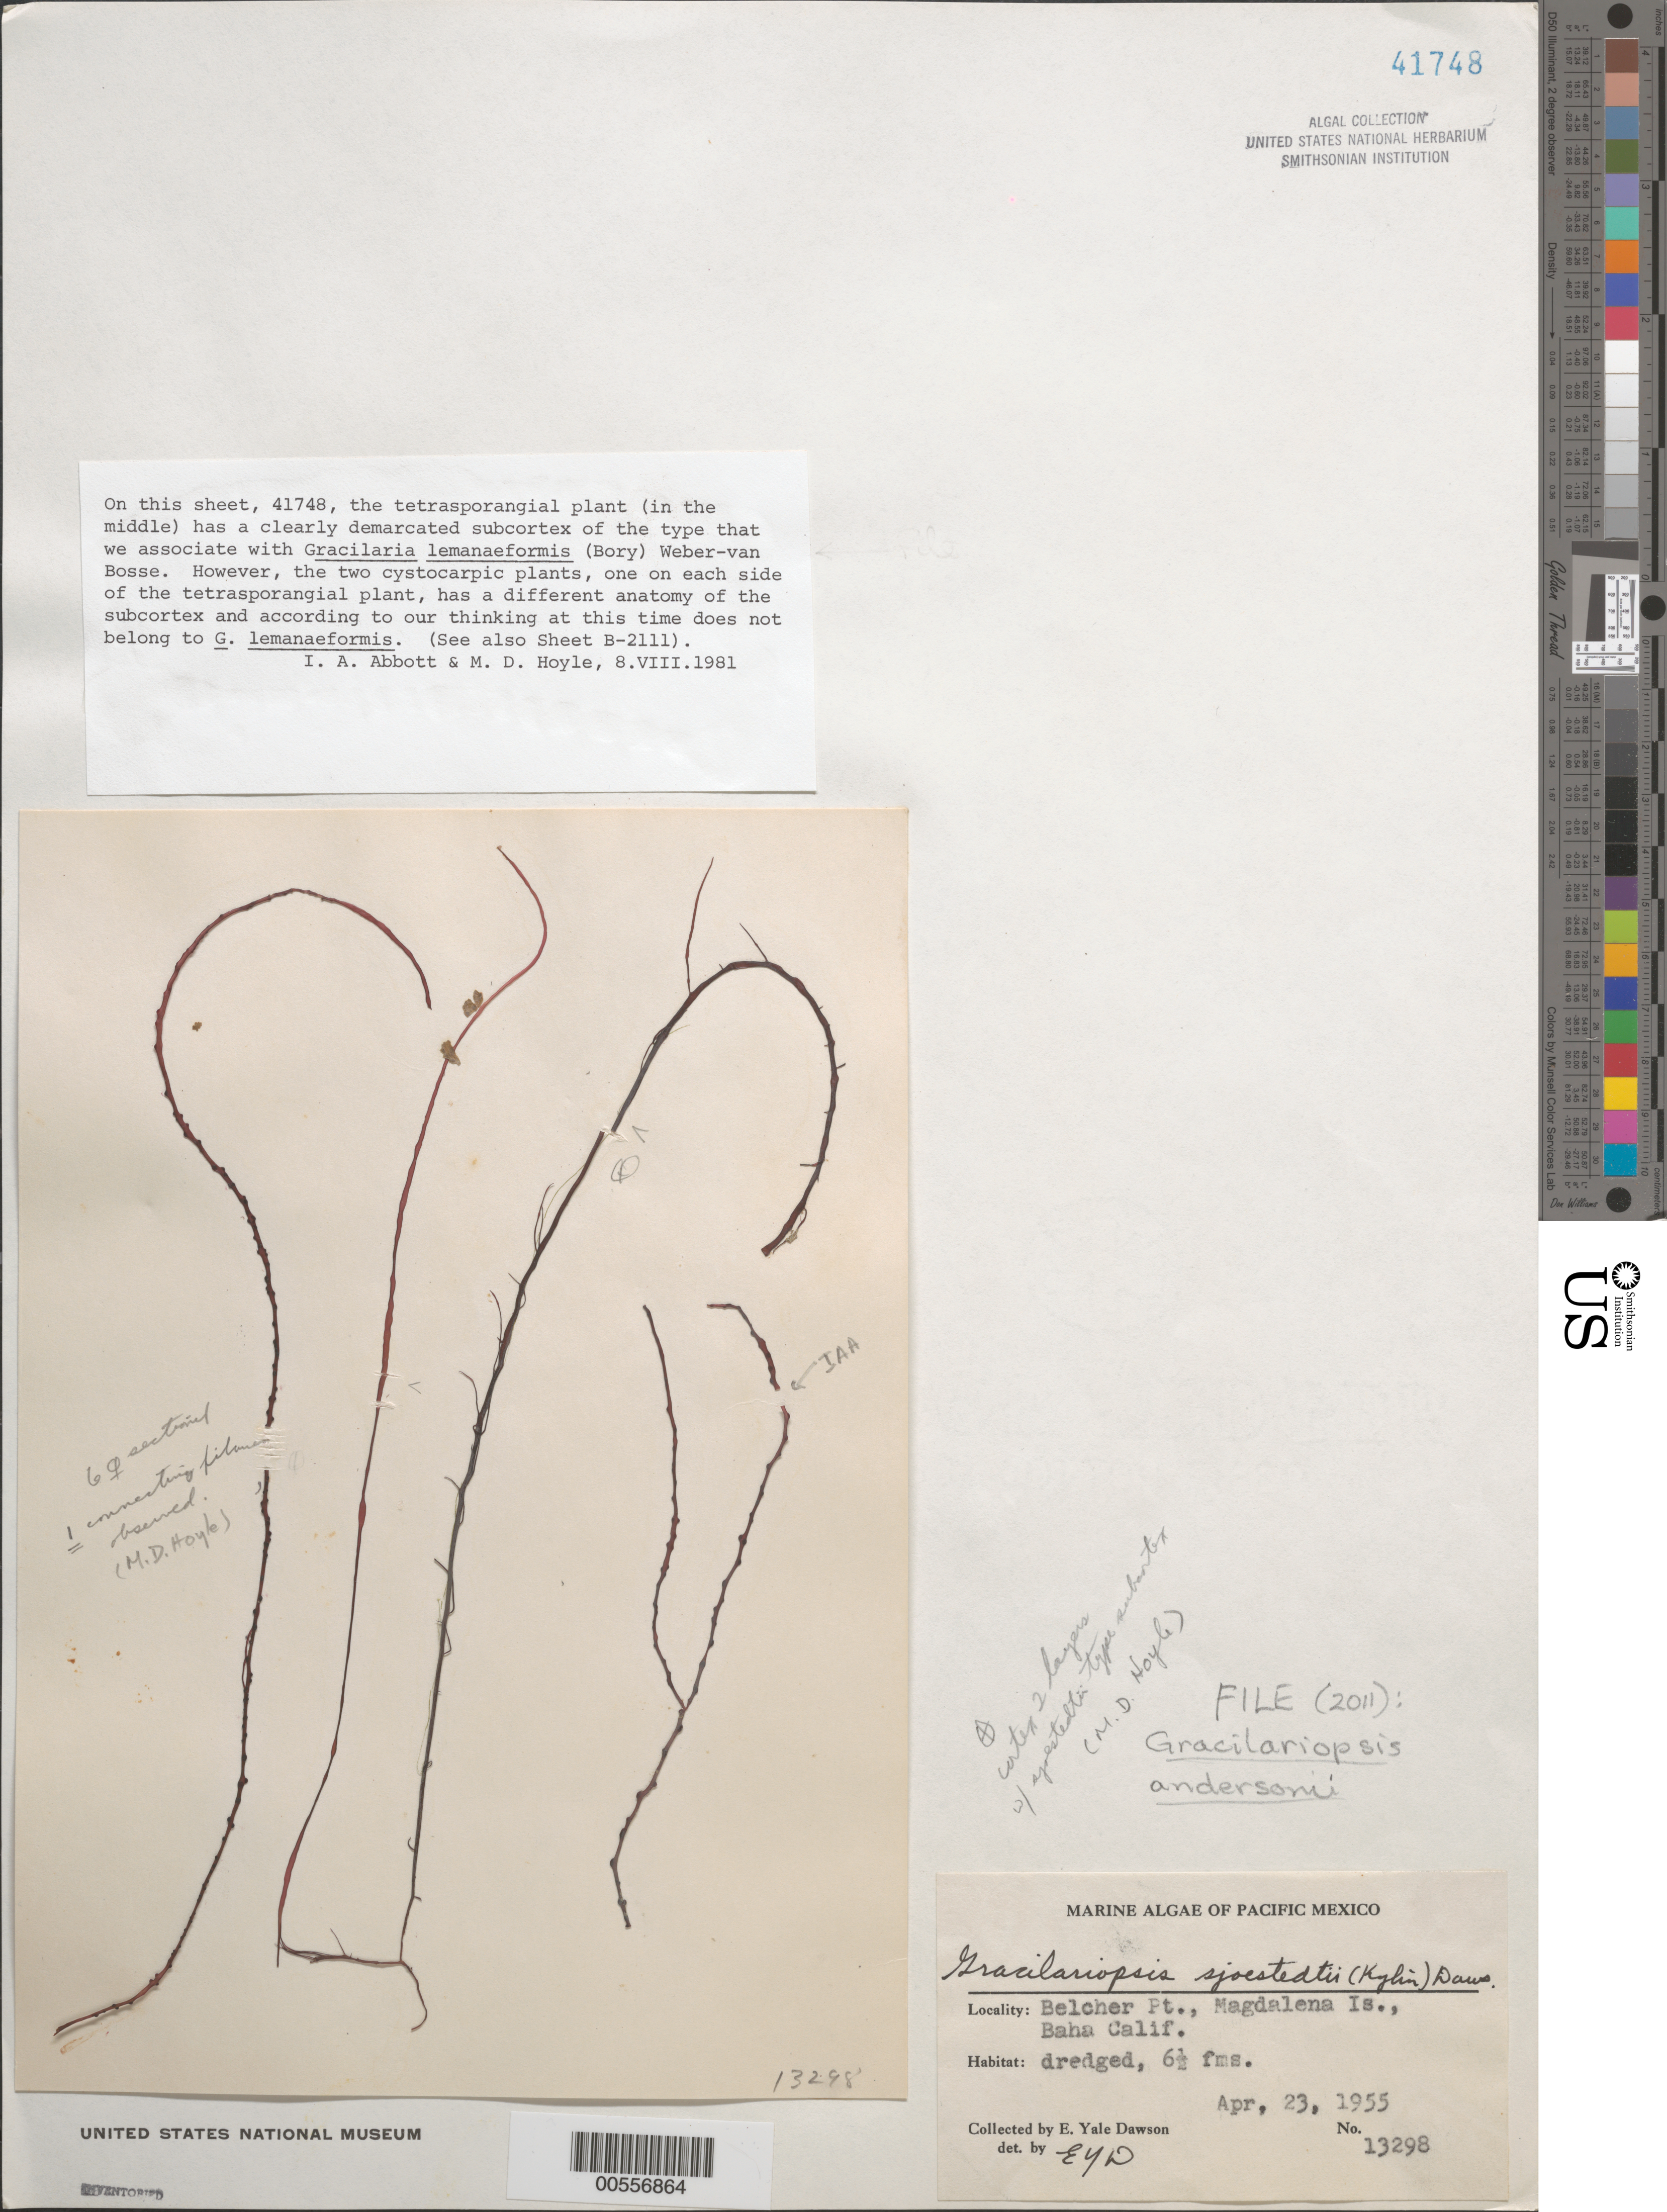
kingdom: Plantae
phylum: Rhodophyta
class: Florideophyceae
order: Gracilariales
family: Gracilariaceae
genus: Gracilariopsis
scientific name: Gracilariopsis andersonii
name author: (Grunow) E.Y. Dawson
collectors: E. Y. Dawson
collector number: EYD 13298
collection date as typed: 23 Apr 1955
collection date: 1955-04-23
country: Mexico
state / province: Baja California Sur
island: Isla Magdalena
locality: Belcher Point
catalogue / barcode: US 41748